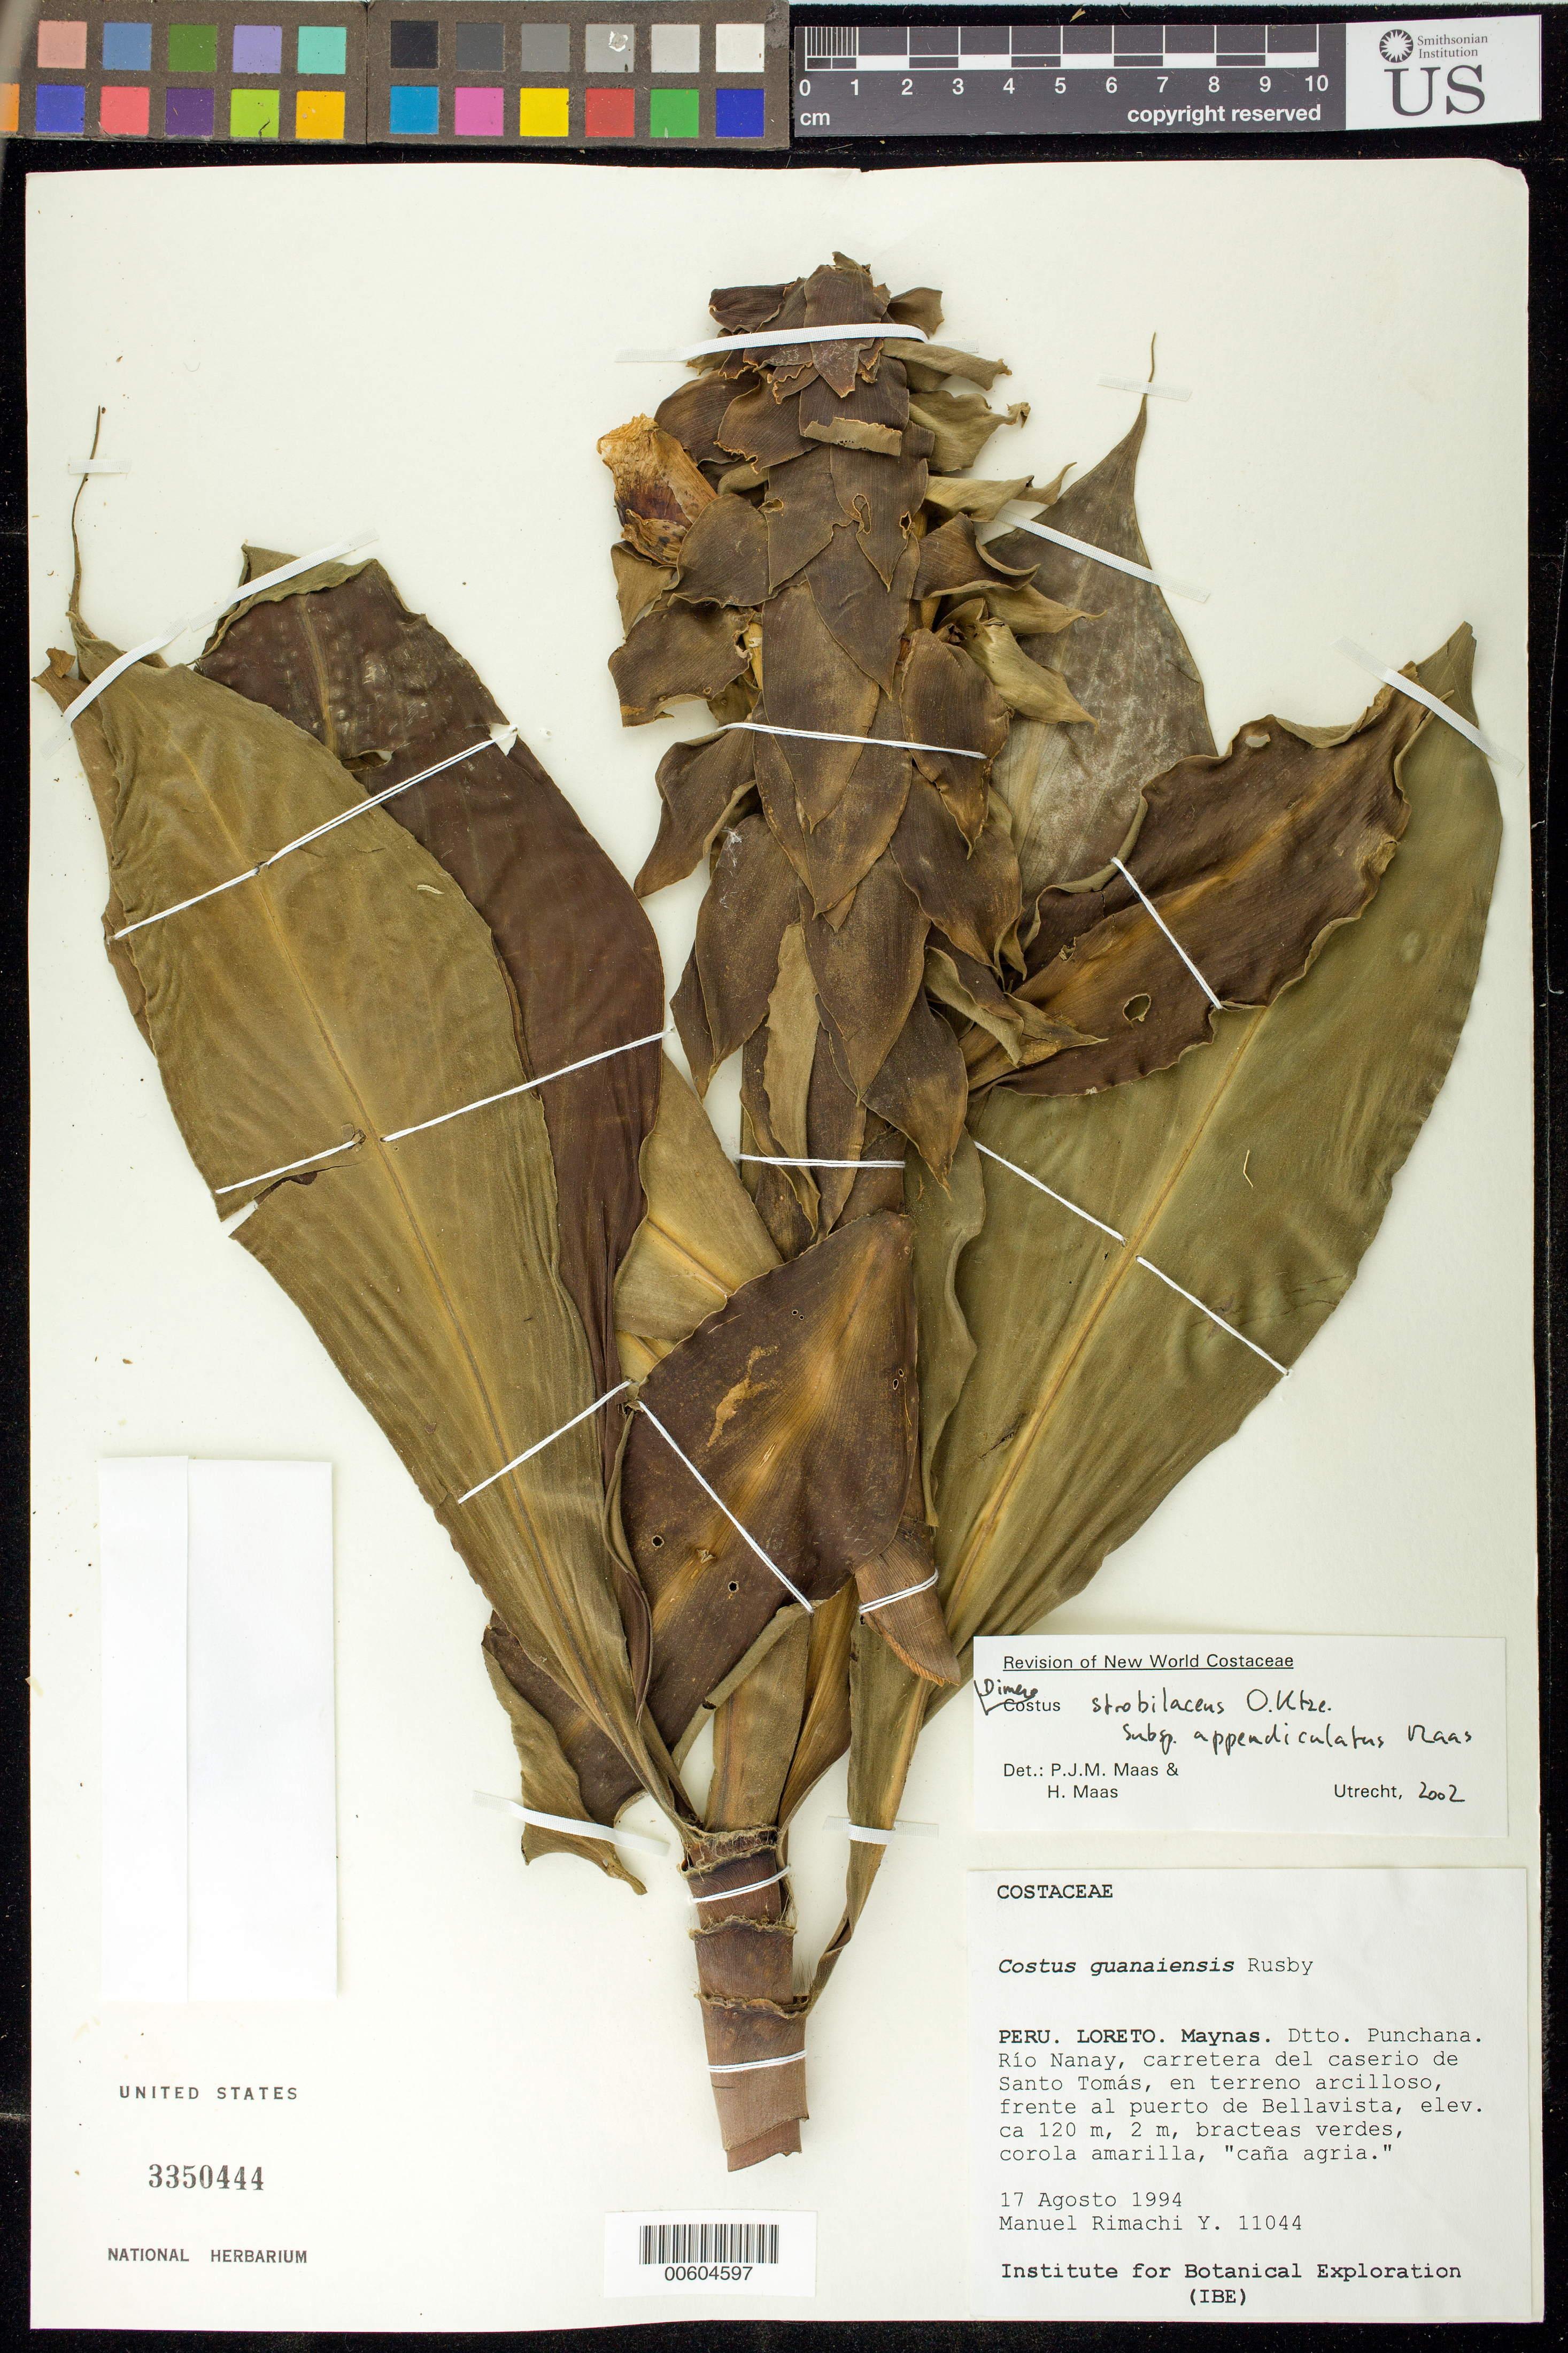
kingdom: Plantae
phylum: Tracheophyta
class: Liliopsida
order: Zingiberales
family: Costaceae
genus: Dimerocostus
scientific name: Dimerocostus strobilaceus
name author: Kuntze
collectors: M. Rimachi Y.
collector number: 11044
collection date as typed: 17 Aug 1994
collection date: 1994-08-17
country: Peru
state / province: Loreto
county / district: Maynas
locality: Dtto. Punchana, Rio Nanay, on the Santo Tomas road in clay soil, facing the harbor at Bellavista.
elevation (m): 120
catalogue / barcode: US 3350444